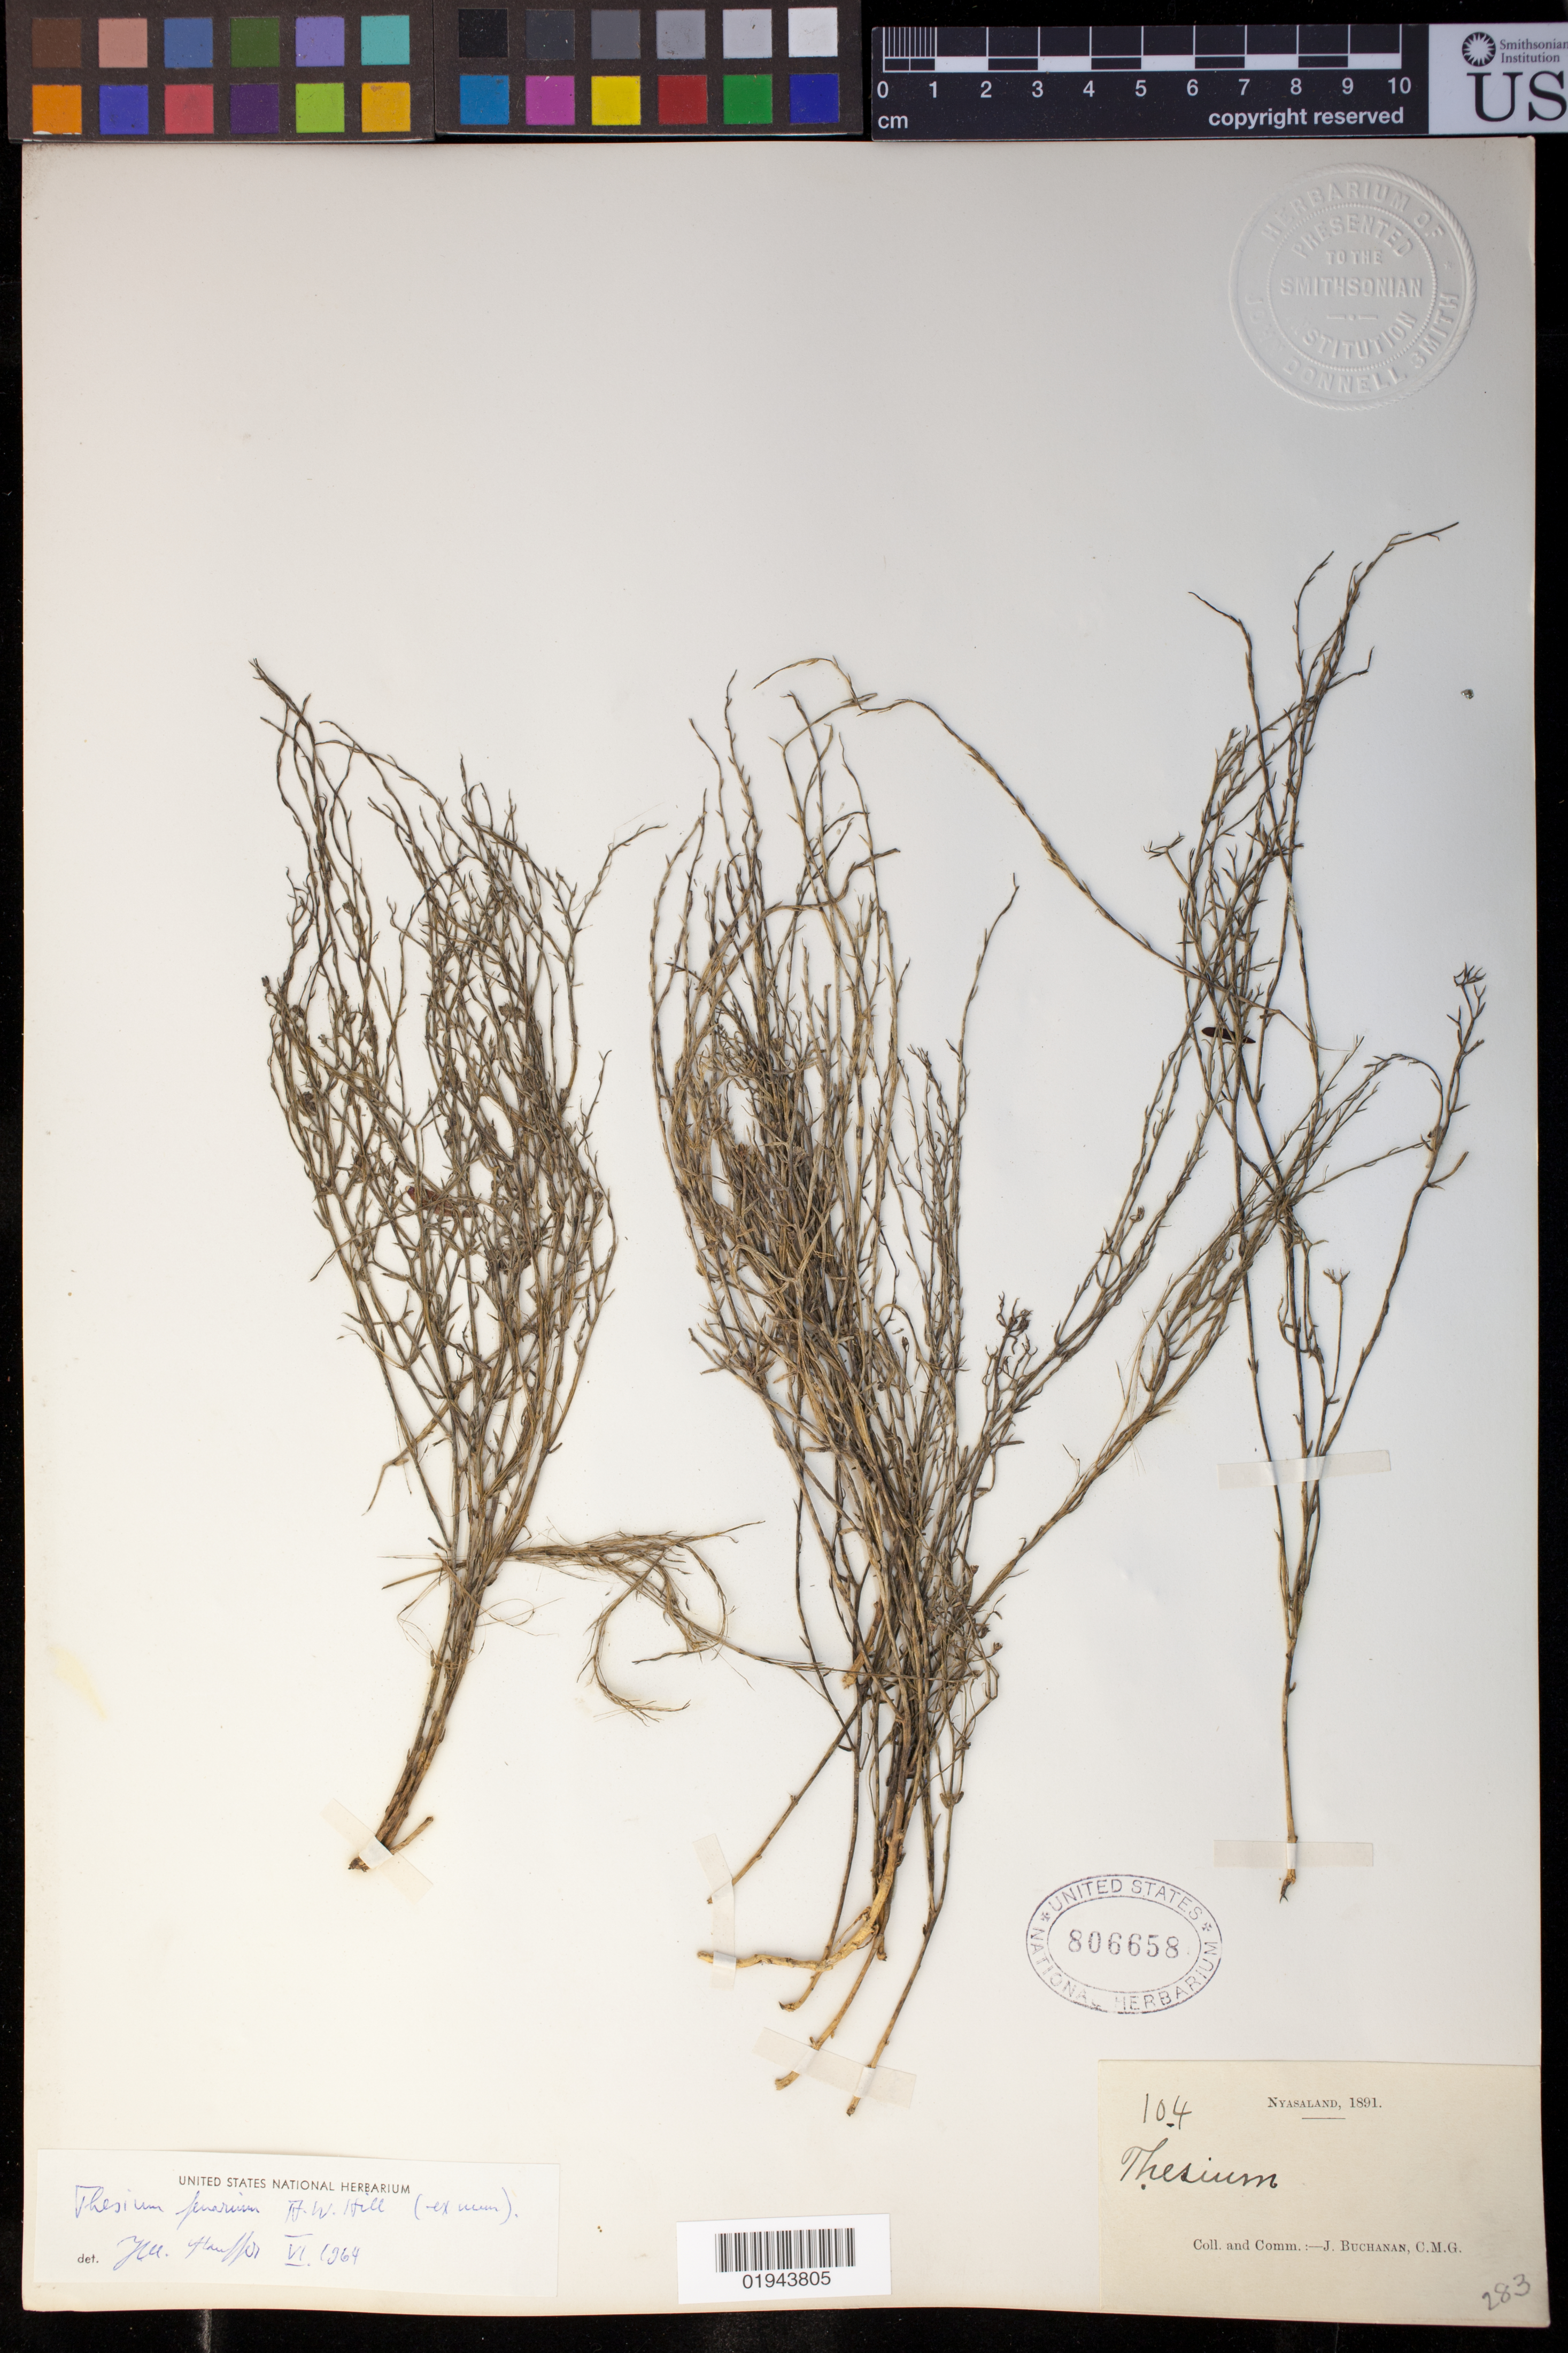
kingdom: Plantae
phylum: Tracheophyta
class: Magnoliopsida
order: Santalales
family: Thesiaceae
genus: Thesium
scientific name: Thesium fenarium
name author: A.W. Hill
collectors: J. Buchanan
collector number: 104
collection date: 1891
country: Malawi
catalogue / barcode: US 806658